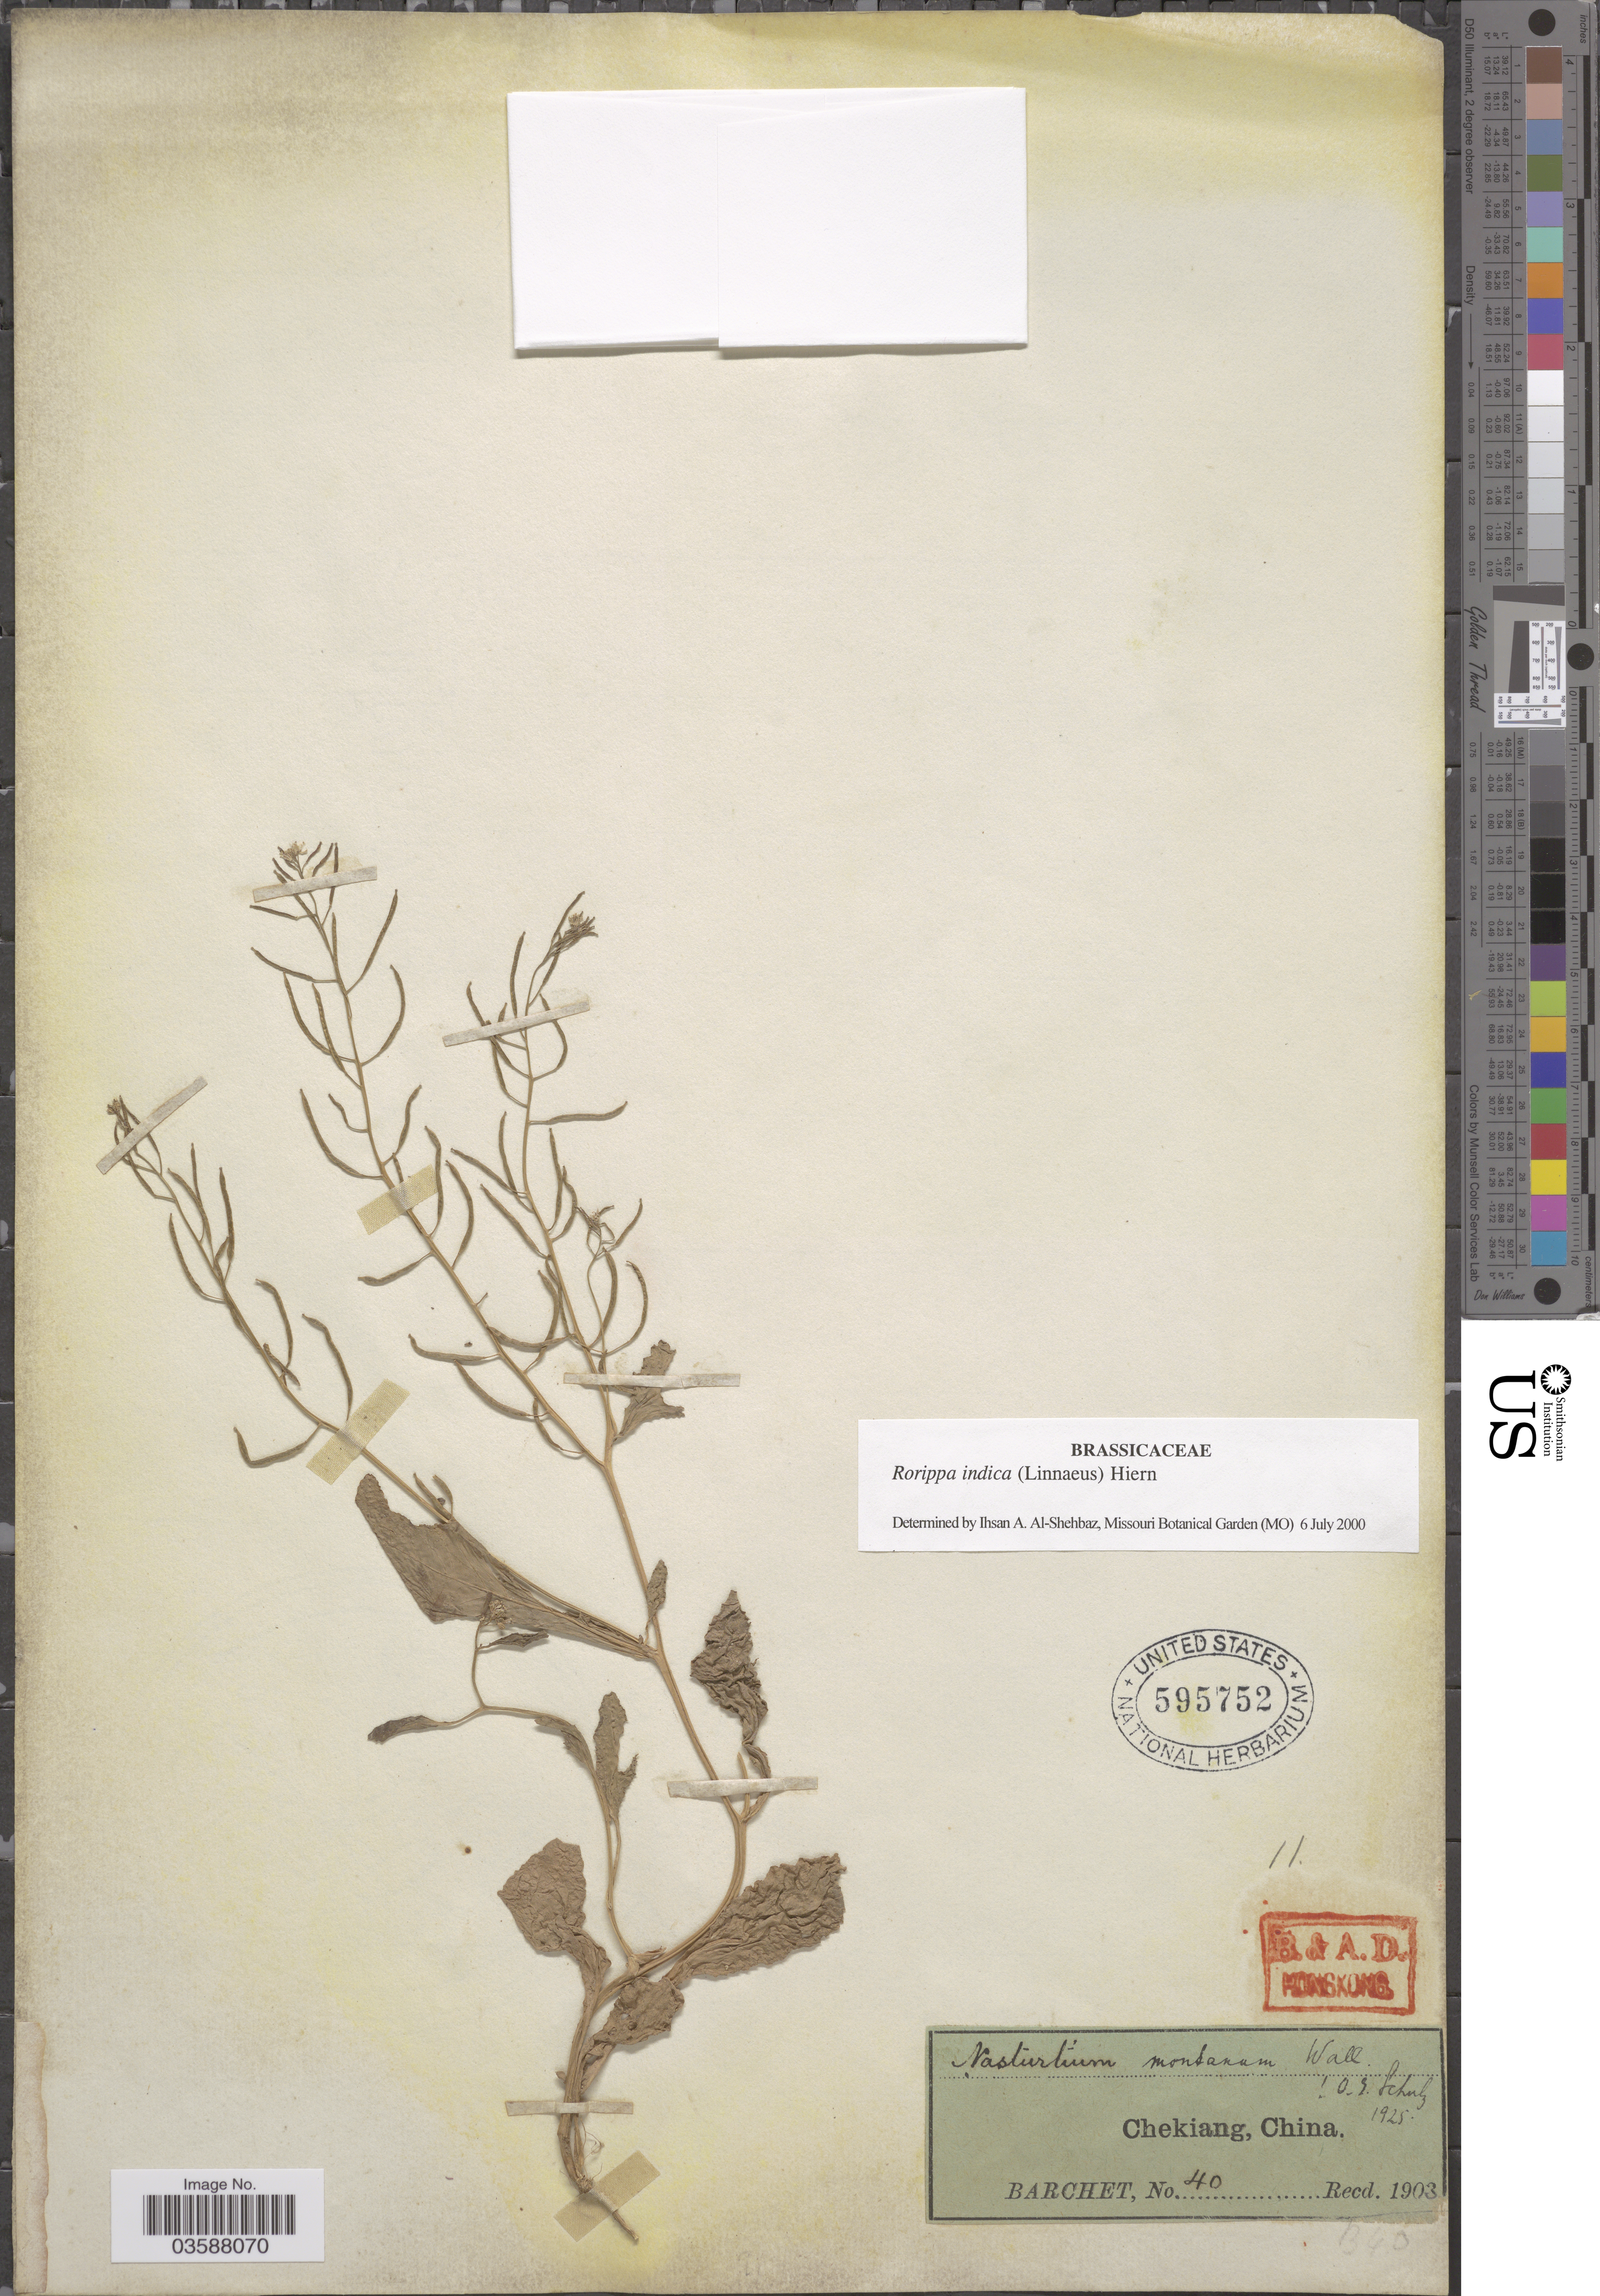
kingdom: Plantae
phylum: Tracheophyta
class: Magnoliopsida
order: Brassicales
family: Brassicaceae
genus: Rorippa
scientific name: Rorippa indica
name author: (L.) Hiern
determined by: Al-Shehbaz, I. A., (MO), Missouri Botanical Garden (UNITED STATES)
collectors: Barchet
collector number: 40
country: China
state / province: Zhejiang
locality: Chekiang.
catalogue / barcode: US 595752